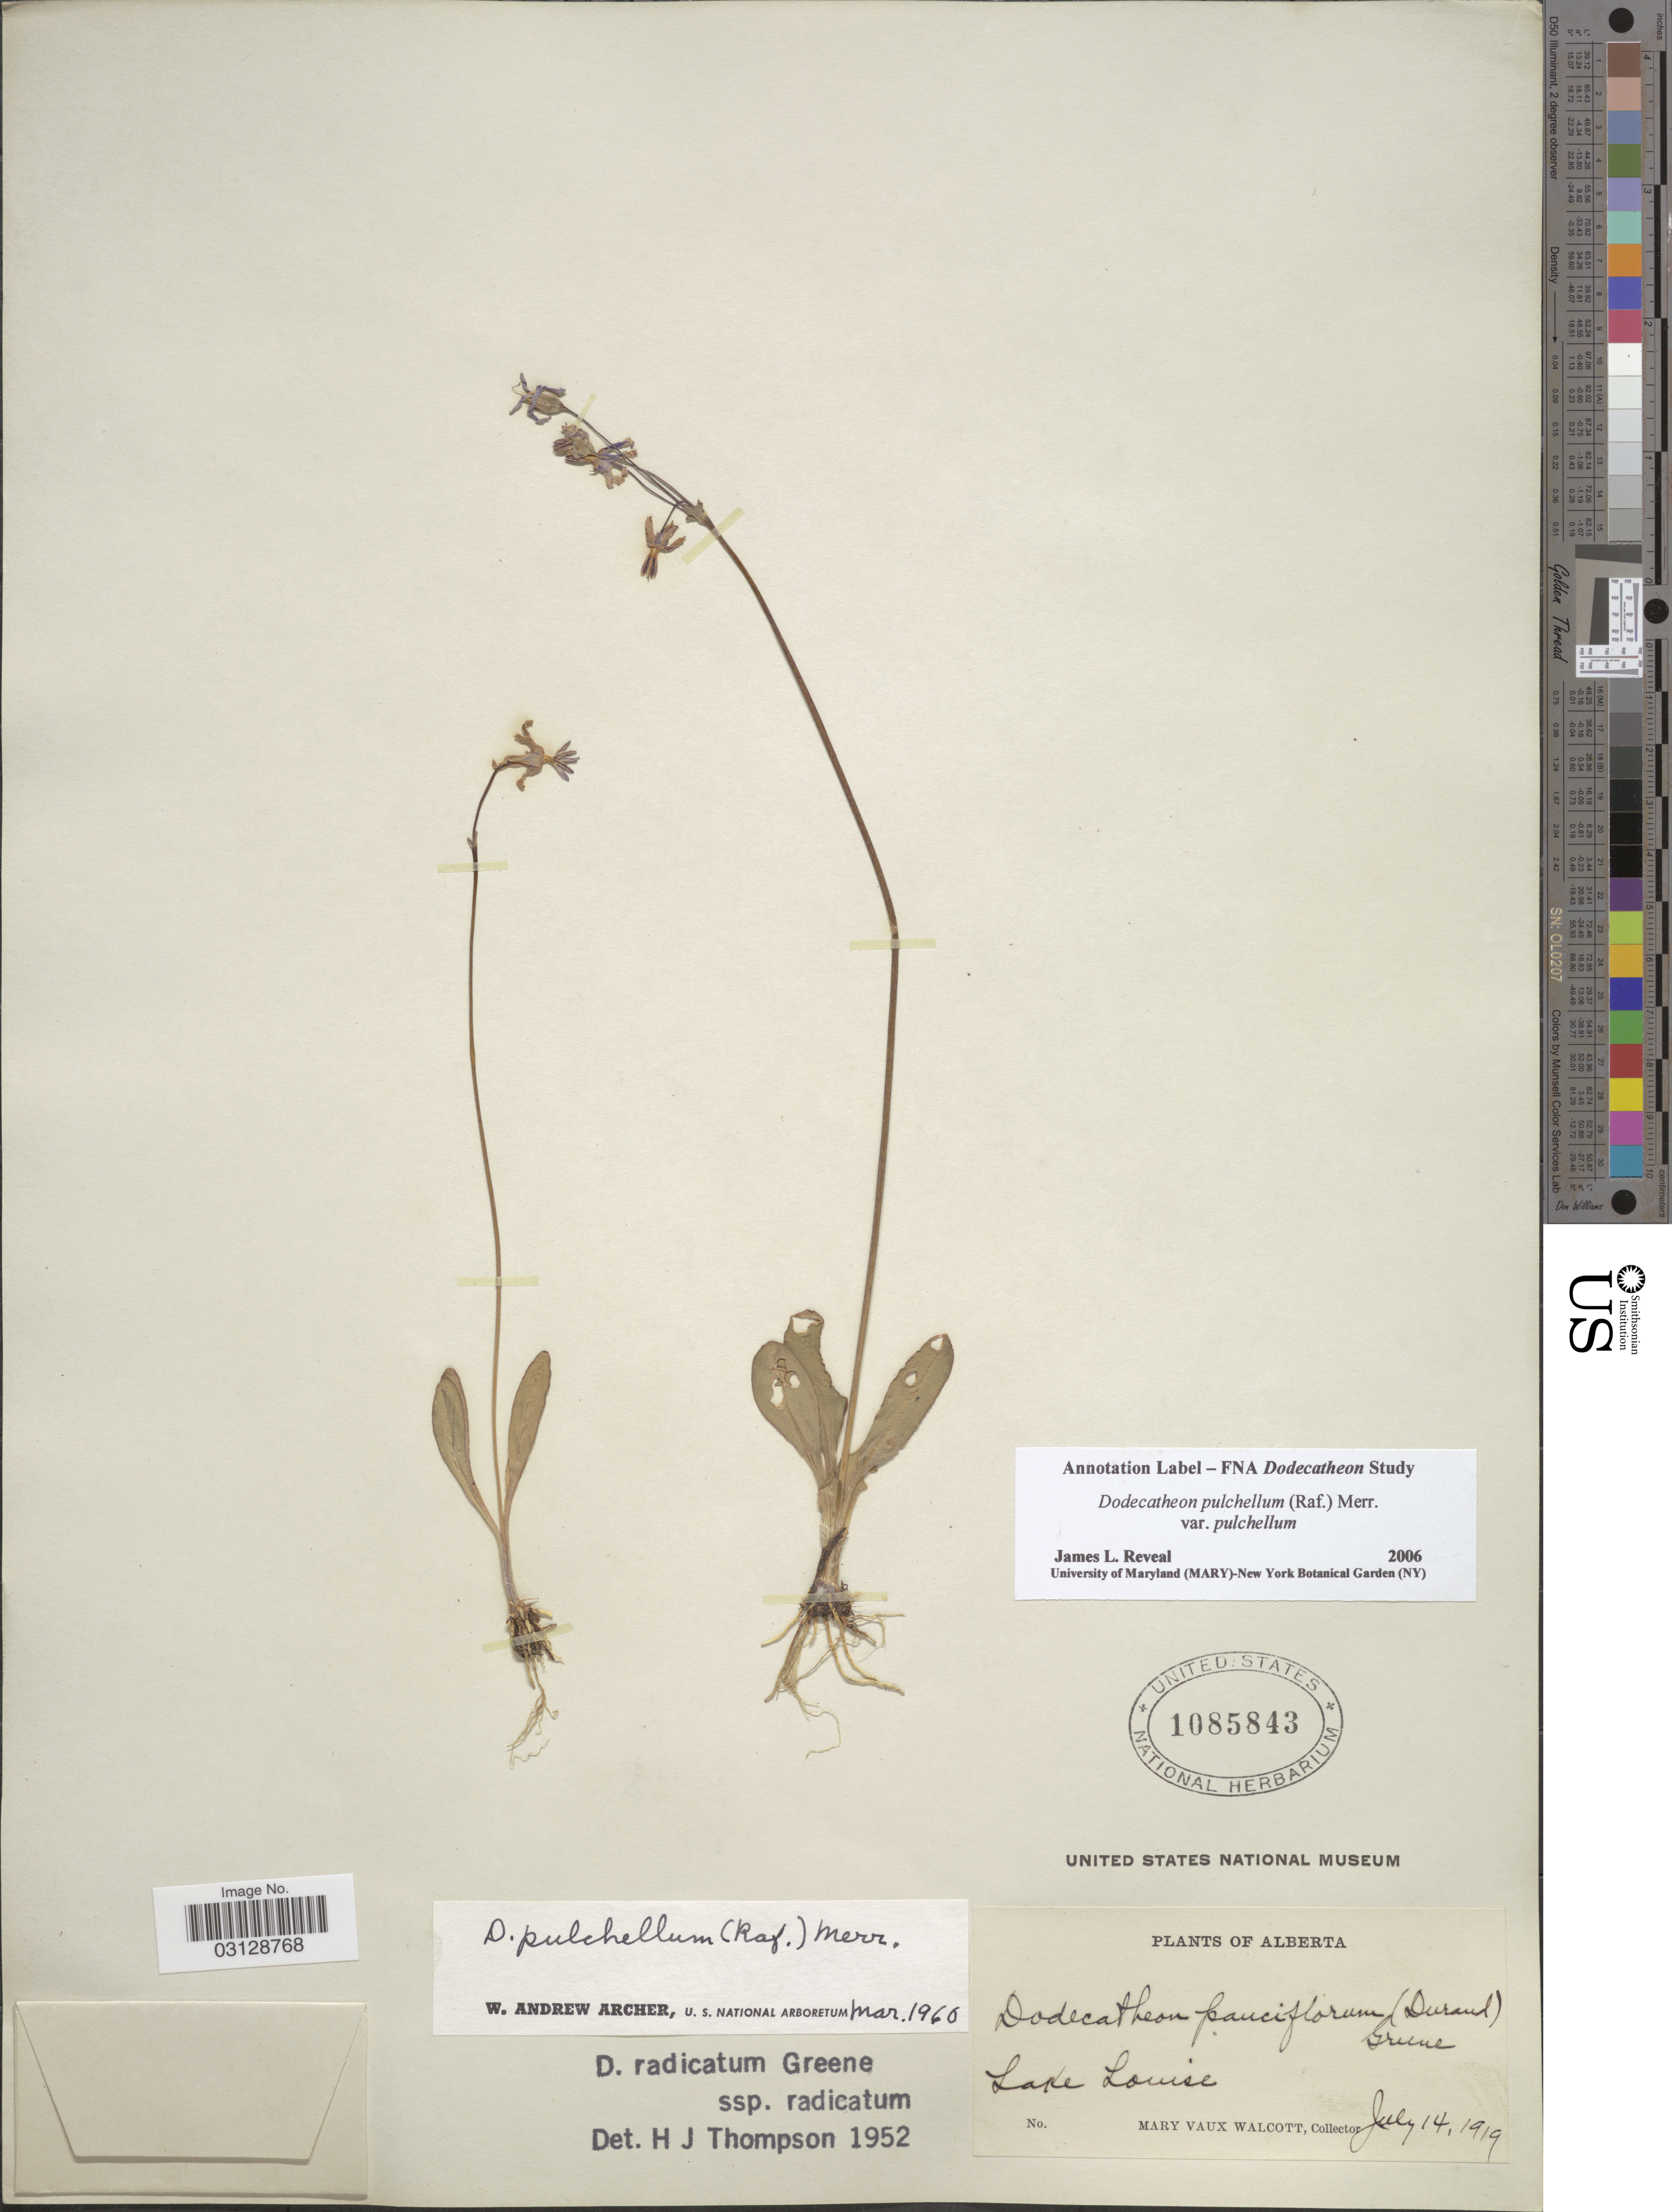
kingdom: Plantae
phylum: Tracheophyta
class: Magnoliopsida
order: Ericales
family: Primulaceae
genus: Dodecatheon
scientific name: Dodecatheon pulchellum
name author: (Raf.) Merr.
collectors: M. Walcott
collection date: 1919-07-14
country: Canada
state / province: Alberta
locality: Lake Louise.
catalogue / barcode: US 1085843